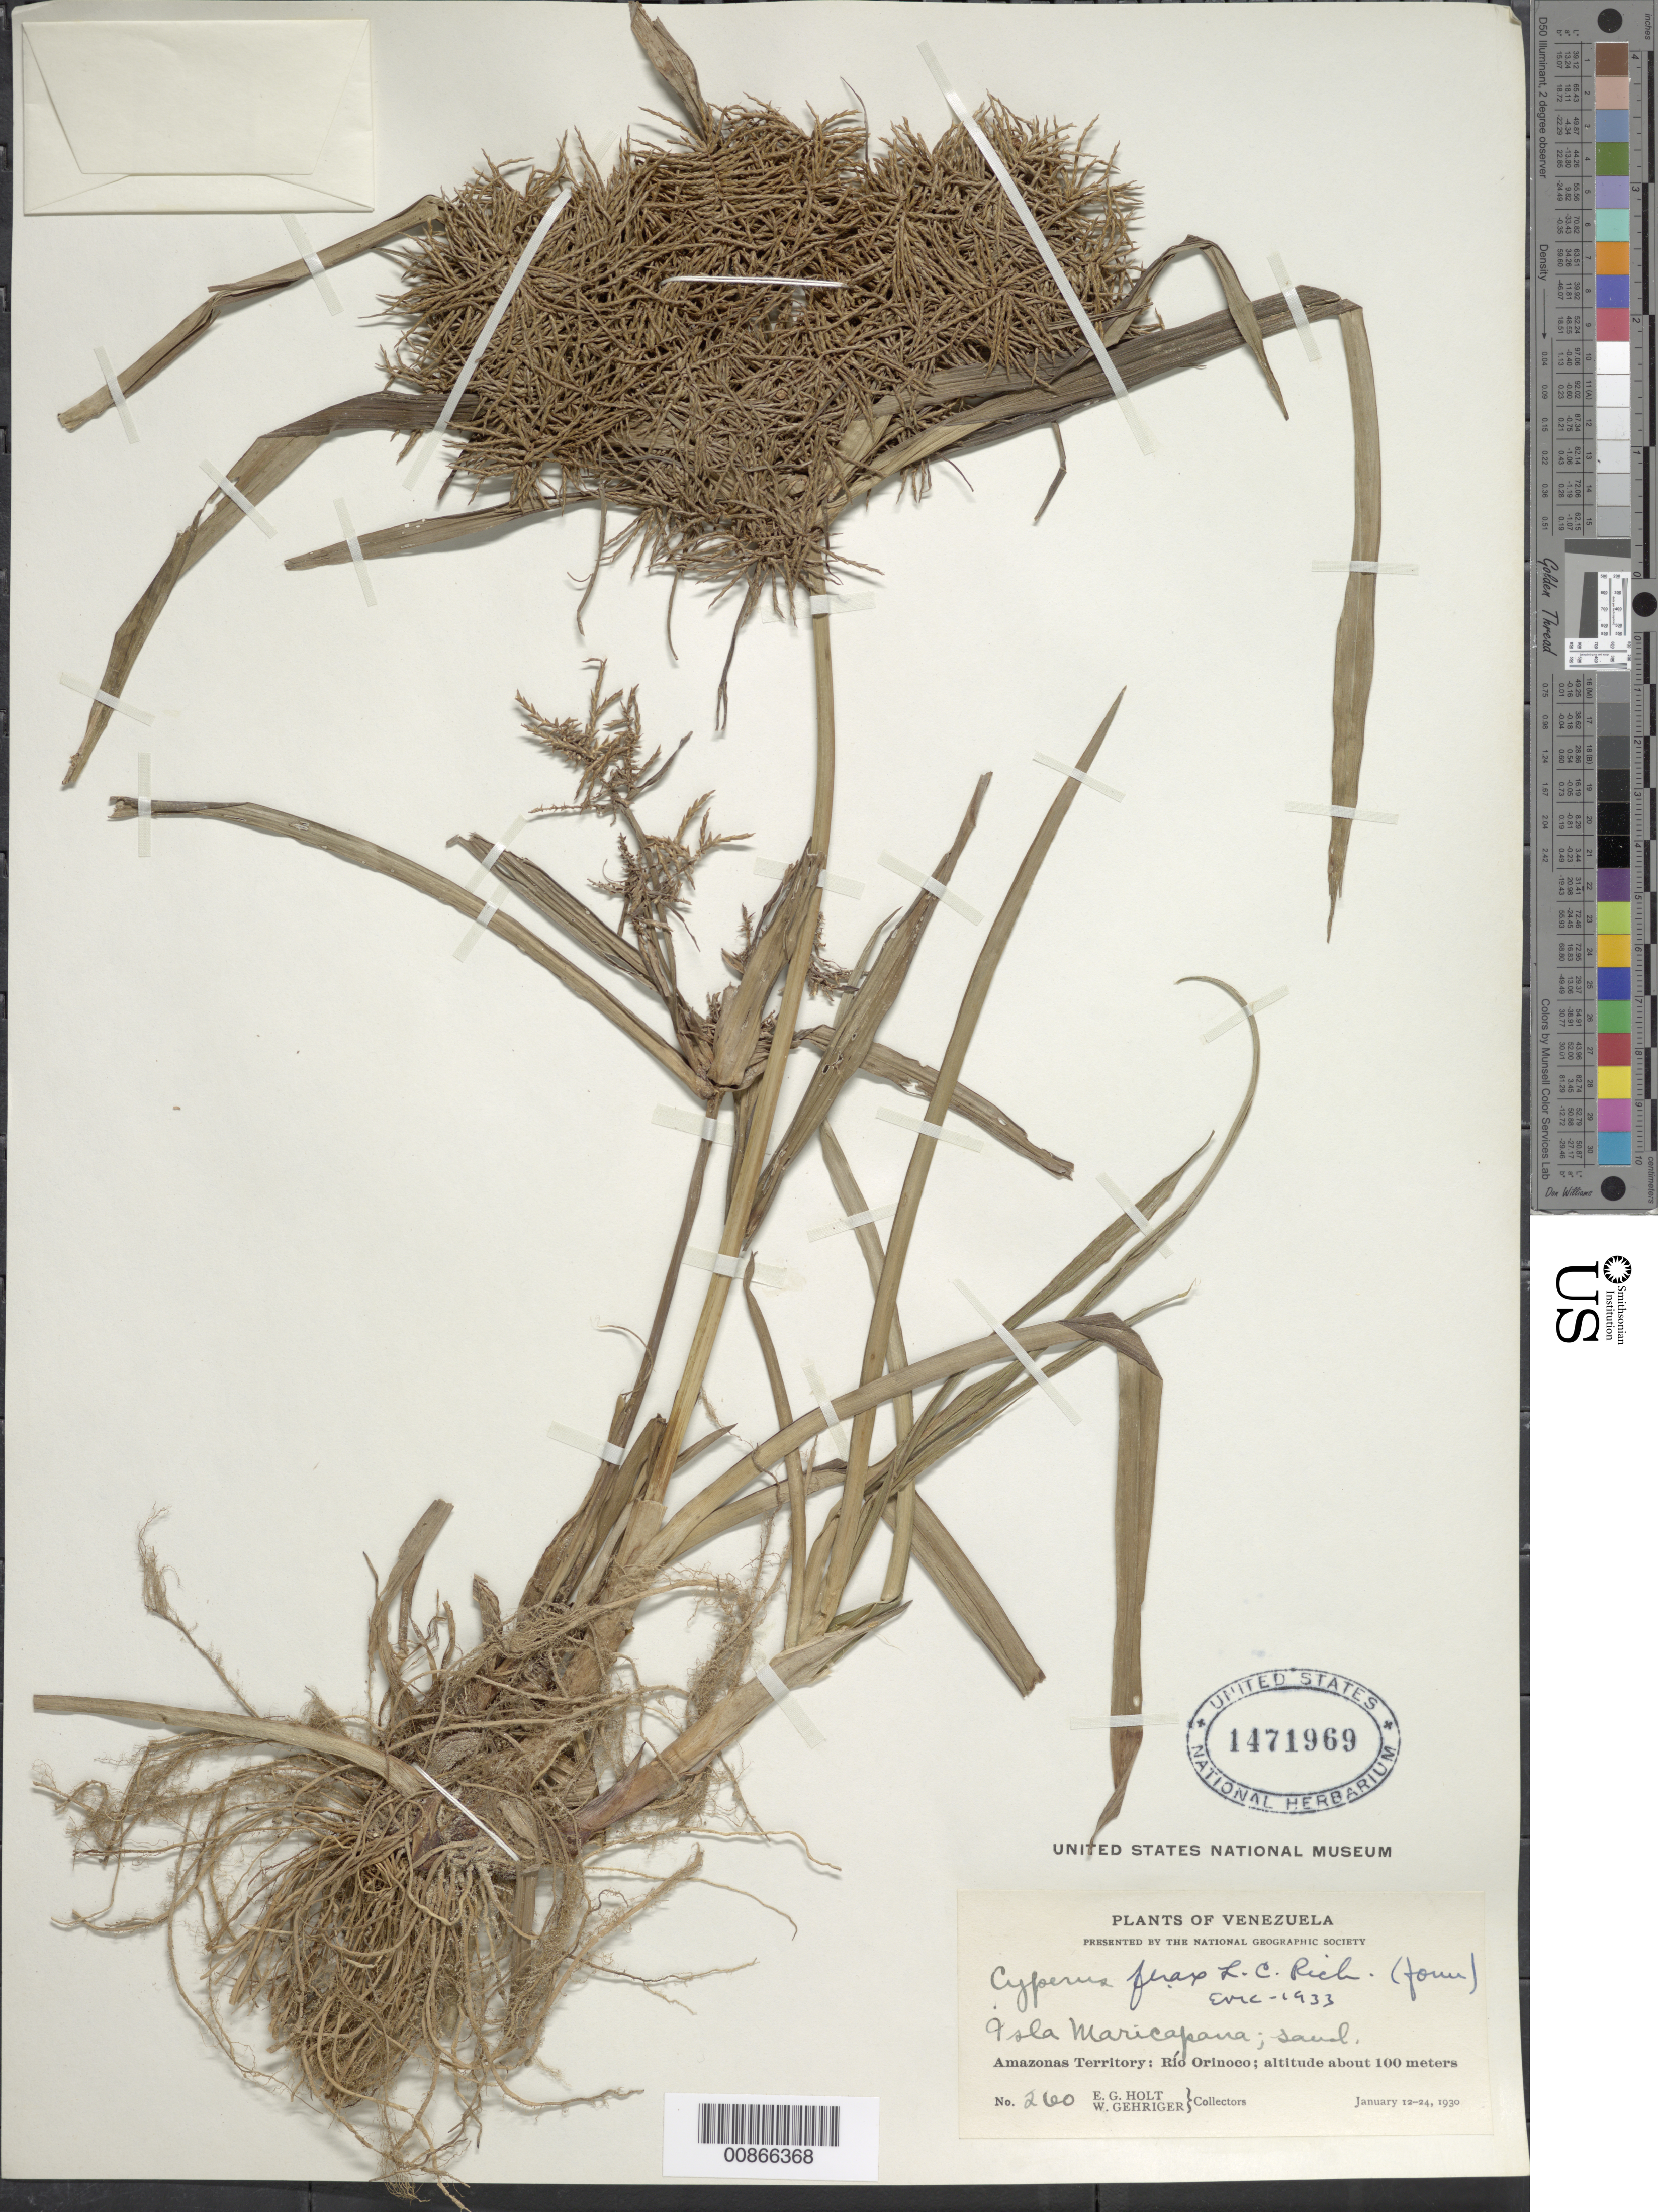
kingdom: Plantae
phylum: Tracheophyta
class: Liliopsida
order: Poales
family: Cyperaceae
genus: Cyperus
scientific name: Cyperus odoratus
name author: L.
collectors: E. Holt & W. Gehriger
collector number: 260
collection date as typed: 12-Jan-30 to 24-Jan-30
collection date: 1930-01-12/1930-01-24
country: Venezuela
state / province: Amazonas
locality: Río Orinoco, Isla Maricapana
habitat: On sand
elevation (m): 100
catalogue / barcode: US 1471969